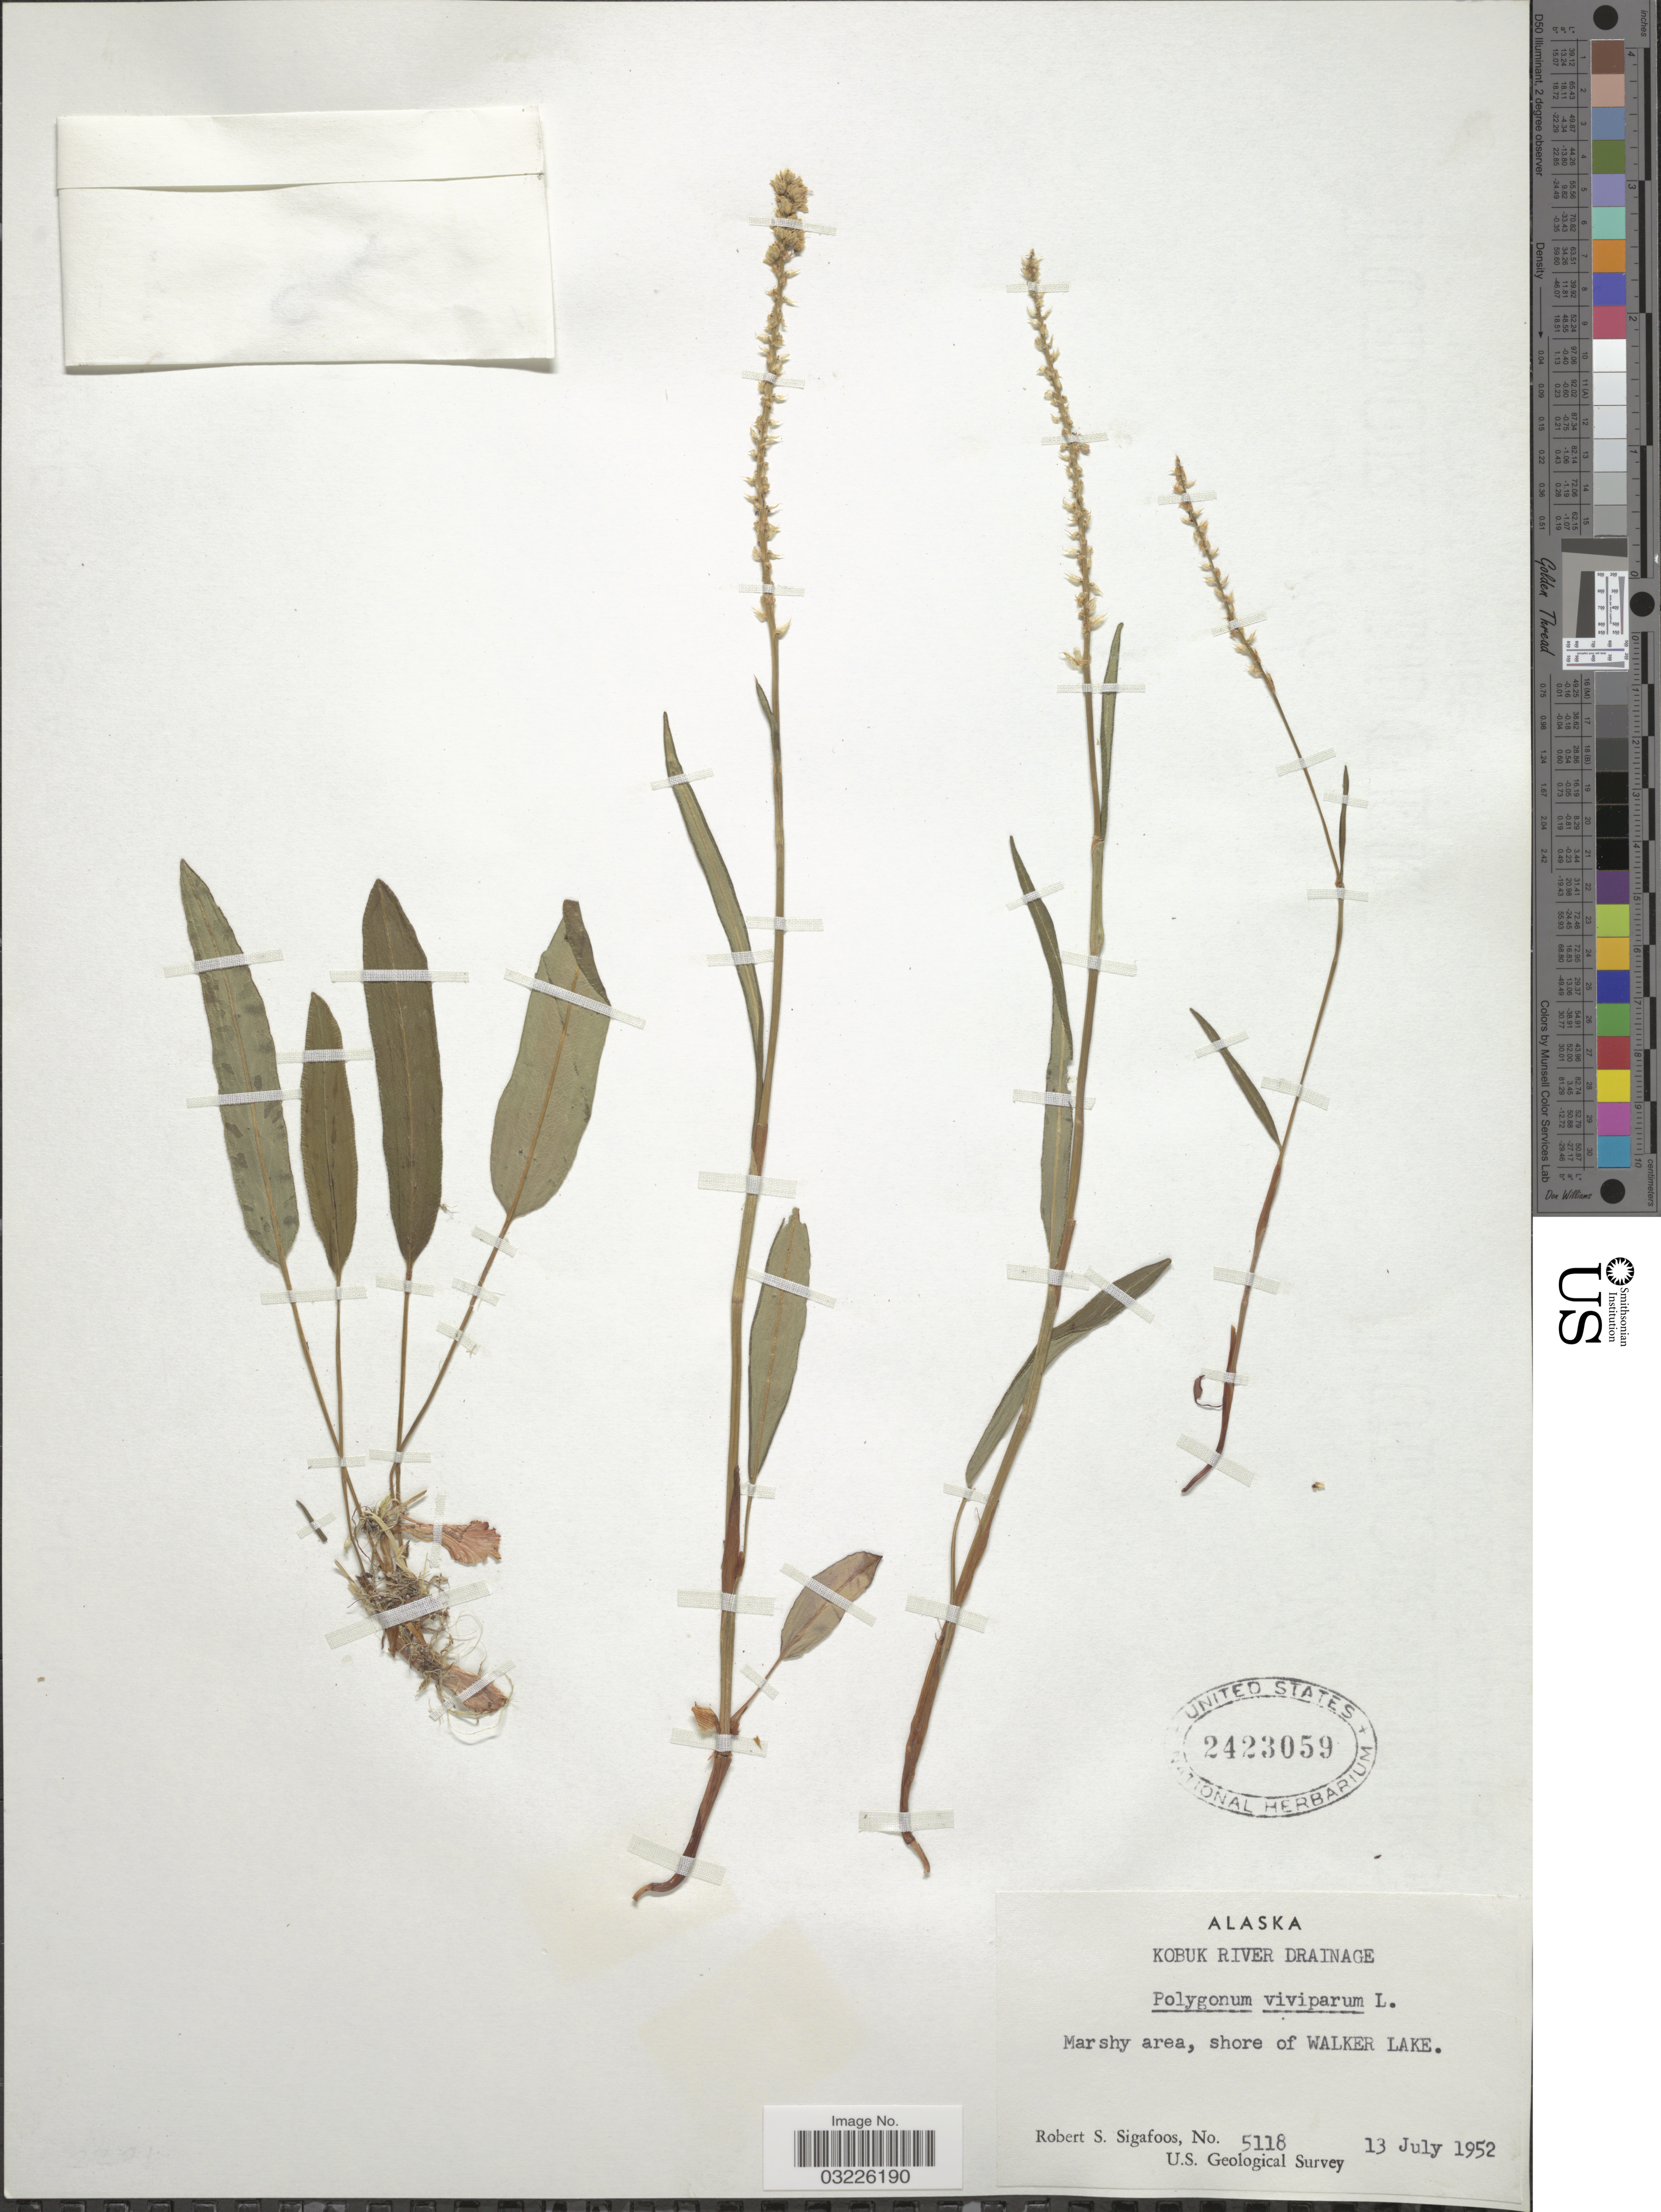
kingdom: Plantae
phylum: Tracheophyta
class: Magnoliopsida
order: Caryophyllales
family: Polygonaceae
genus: Bistorta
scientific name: Bistorta vivipara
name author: (L.) Delarbre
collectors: R. Sigafoos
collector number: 5118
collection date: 1952-07-13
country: United States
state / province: Alaska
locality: Kobuk River Drainage. Marshy area, shore of Walker Lake.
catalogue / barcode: US 2423059